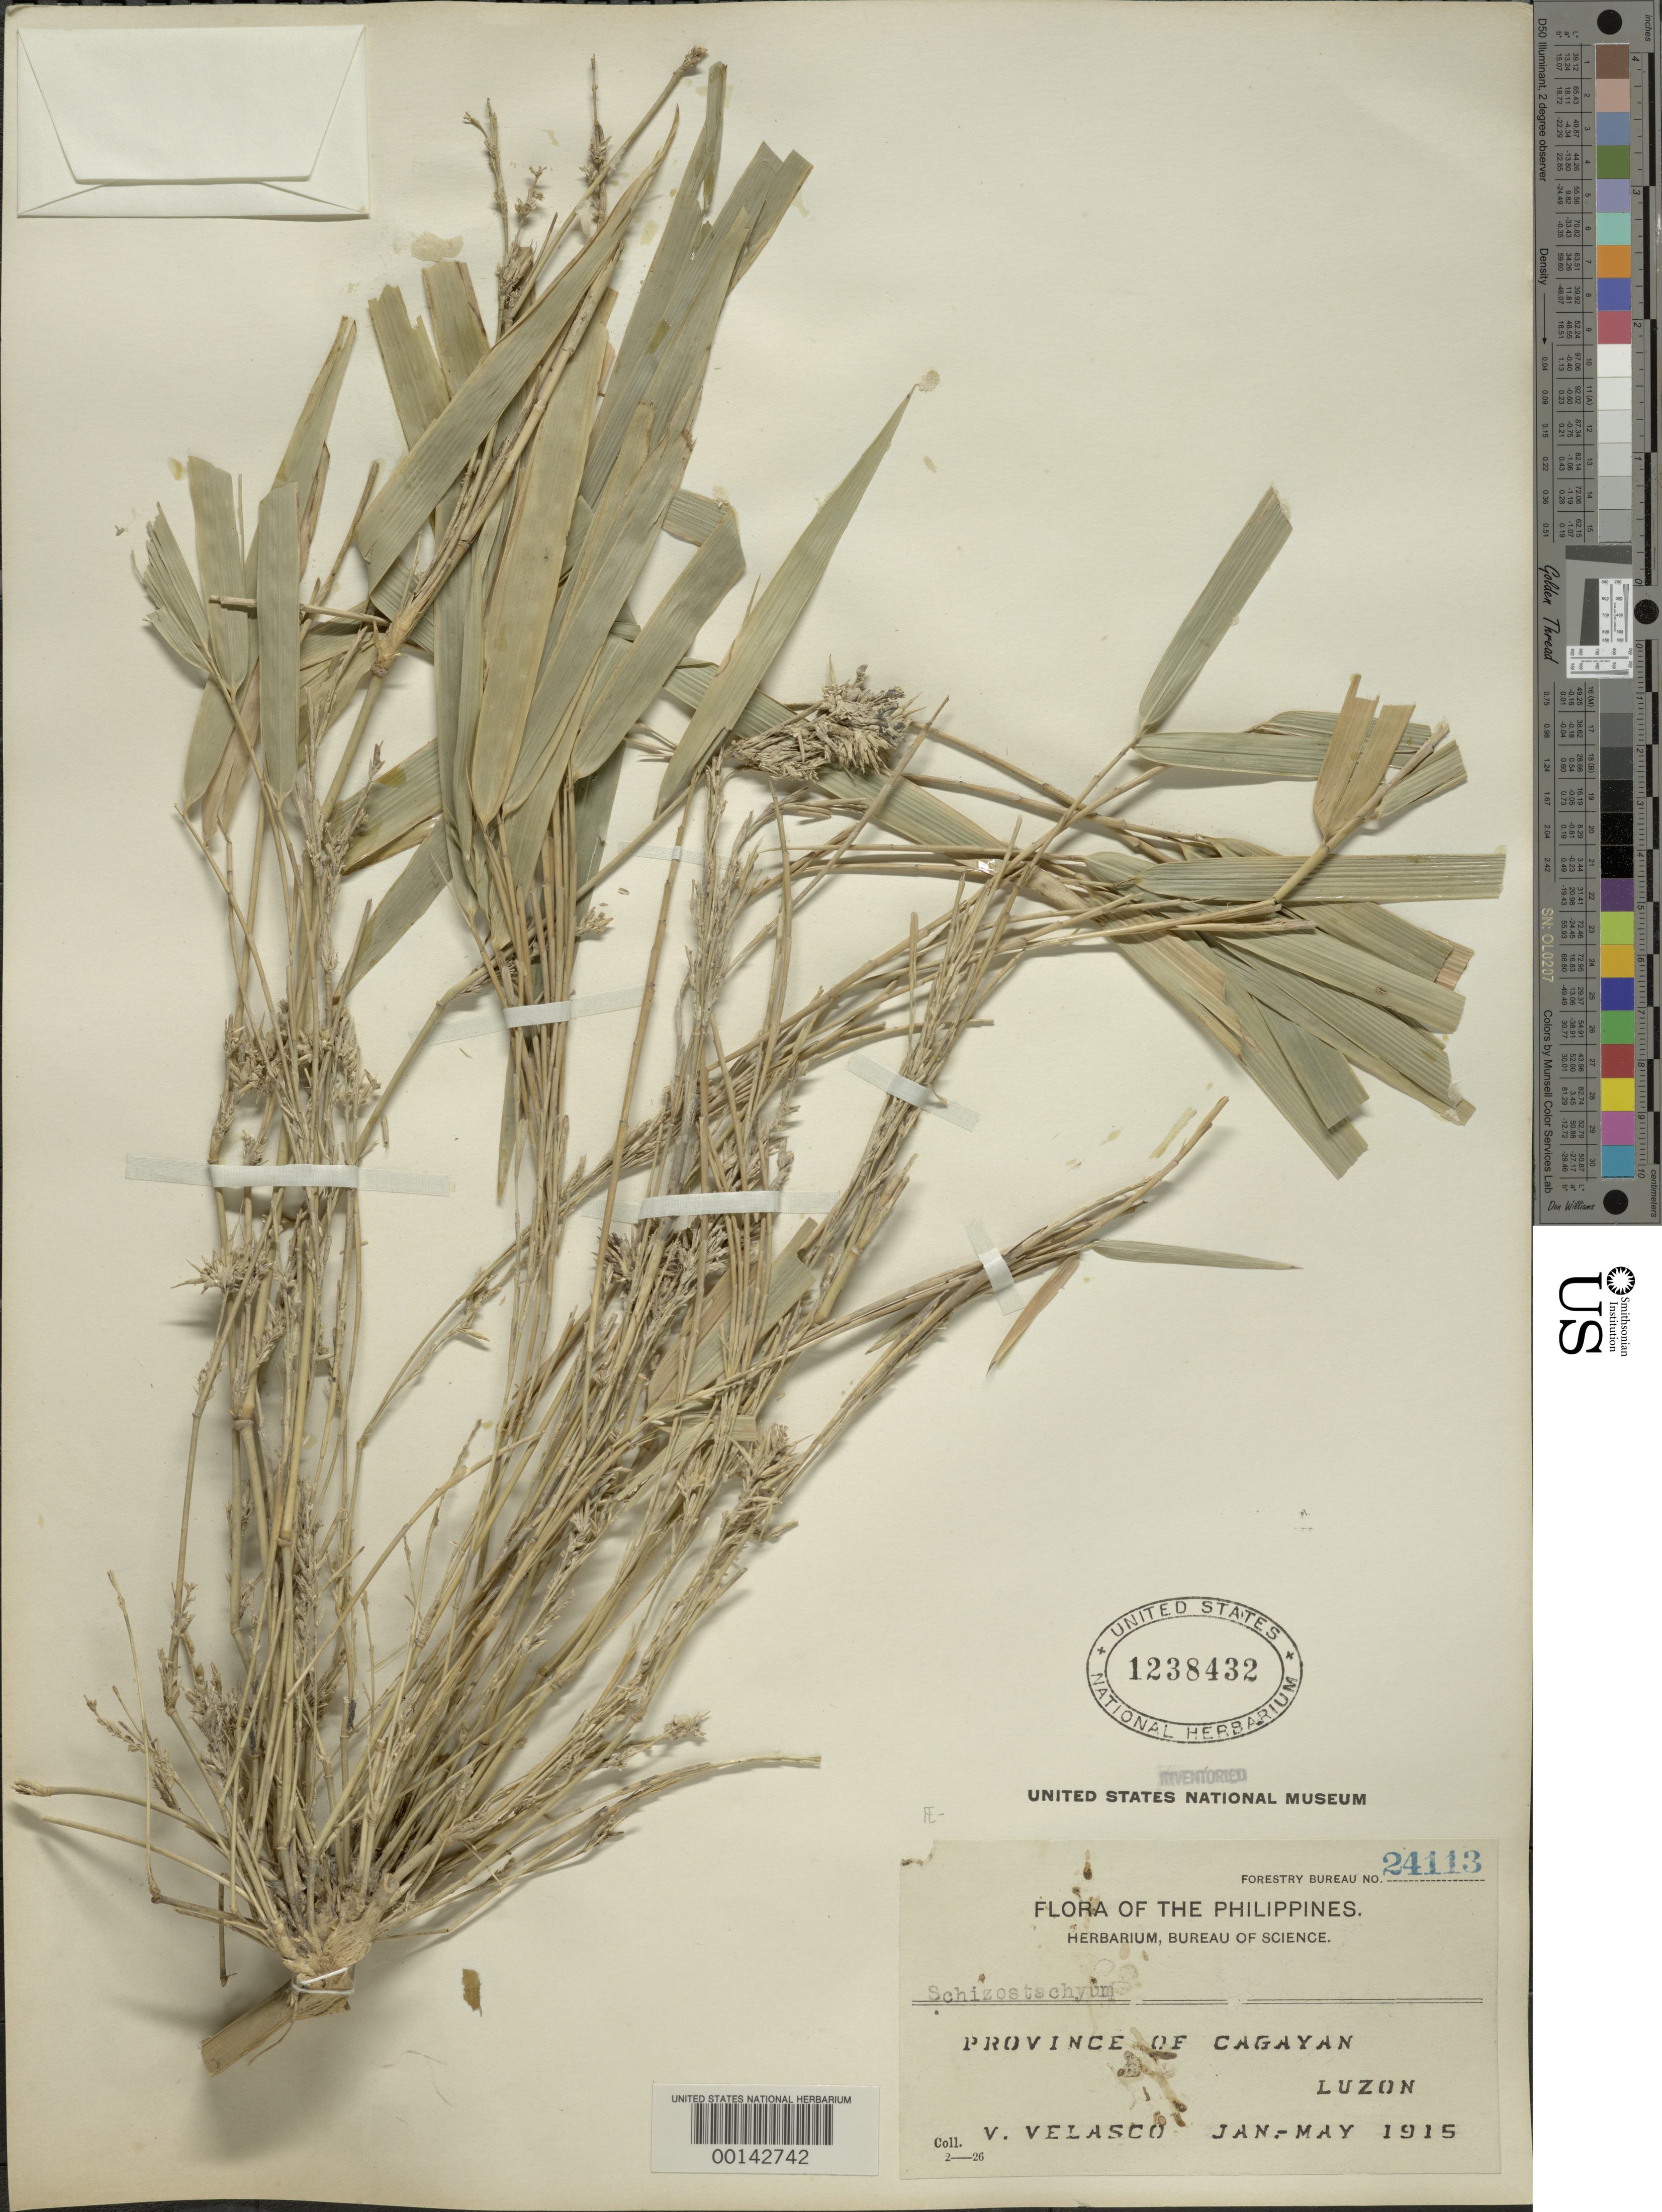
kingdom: Plantae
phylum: Tracheophyta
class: Liliopsida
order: Poales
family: Poaceae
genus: Schizostachyum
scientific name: Schizostachyum sp.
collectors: V. Velasco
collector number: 24113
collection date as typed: Jan 1915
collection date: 1915-01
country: Philippines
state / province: Cagayan Valley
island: Luzon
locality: Cagayan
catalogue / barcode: US 1238432